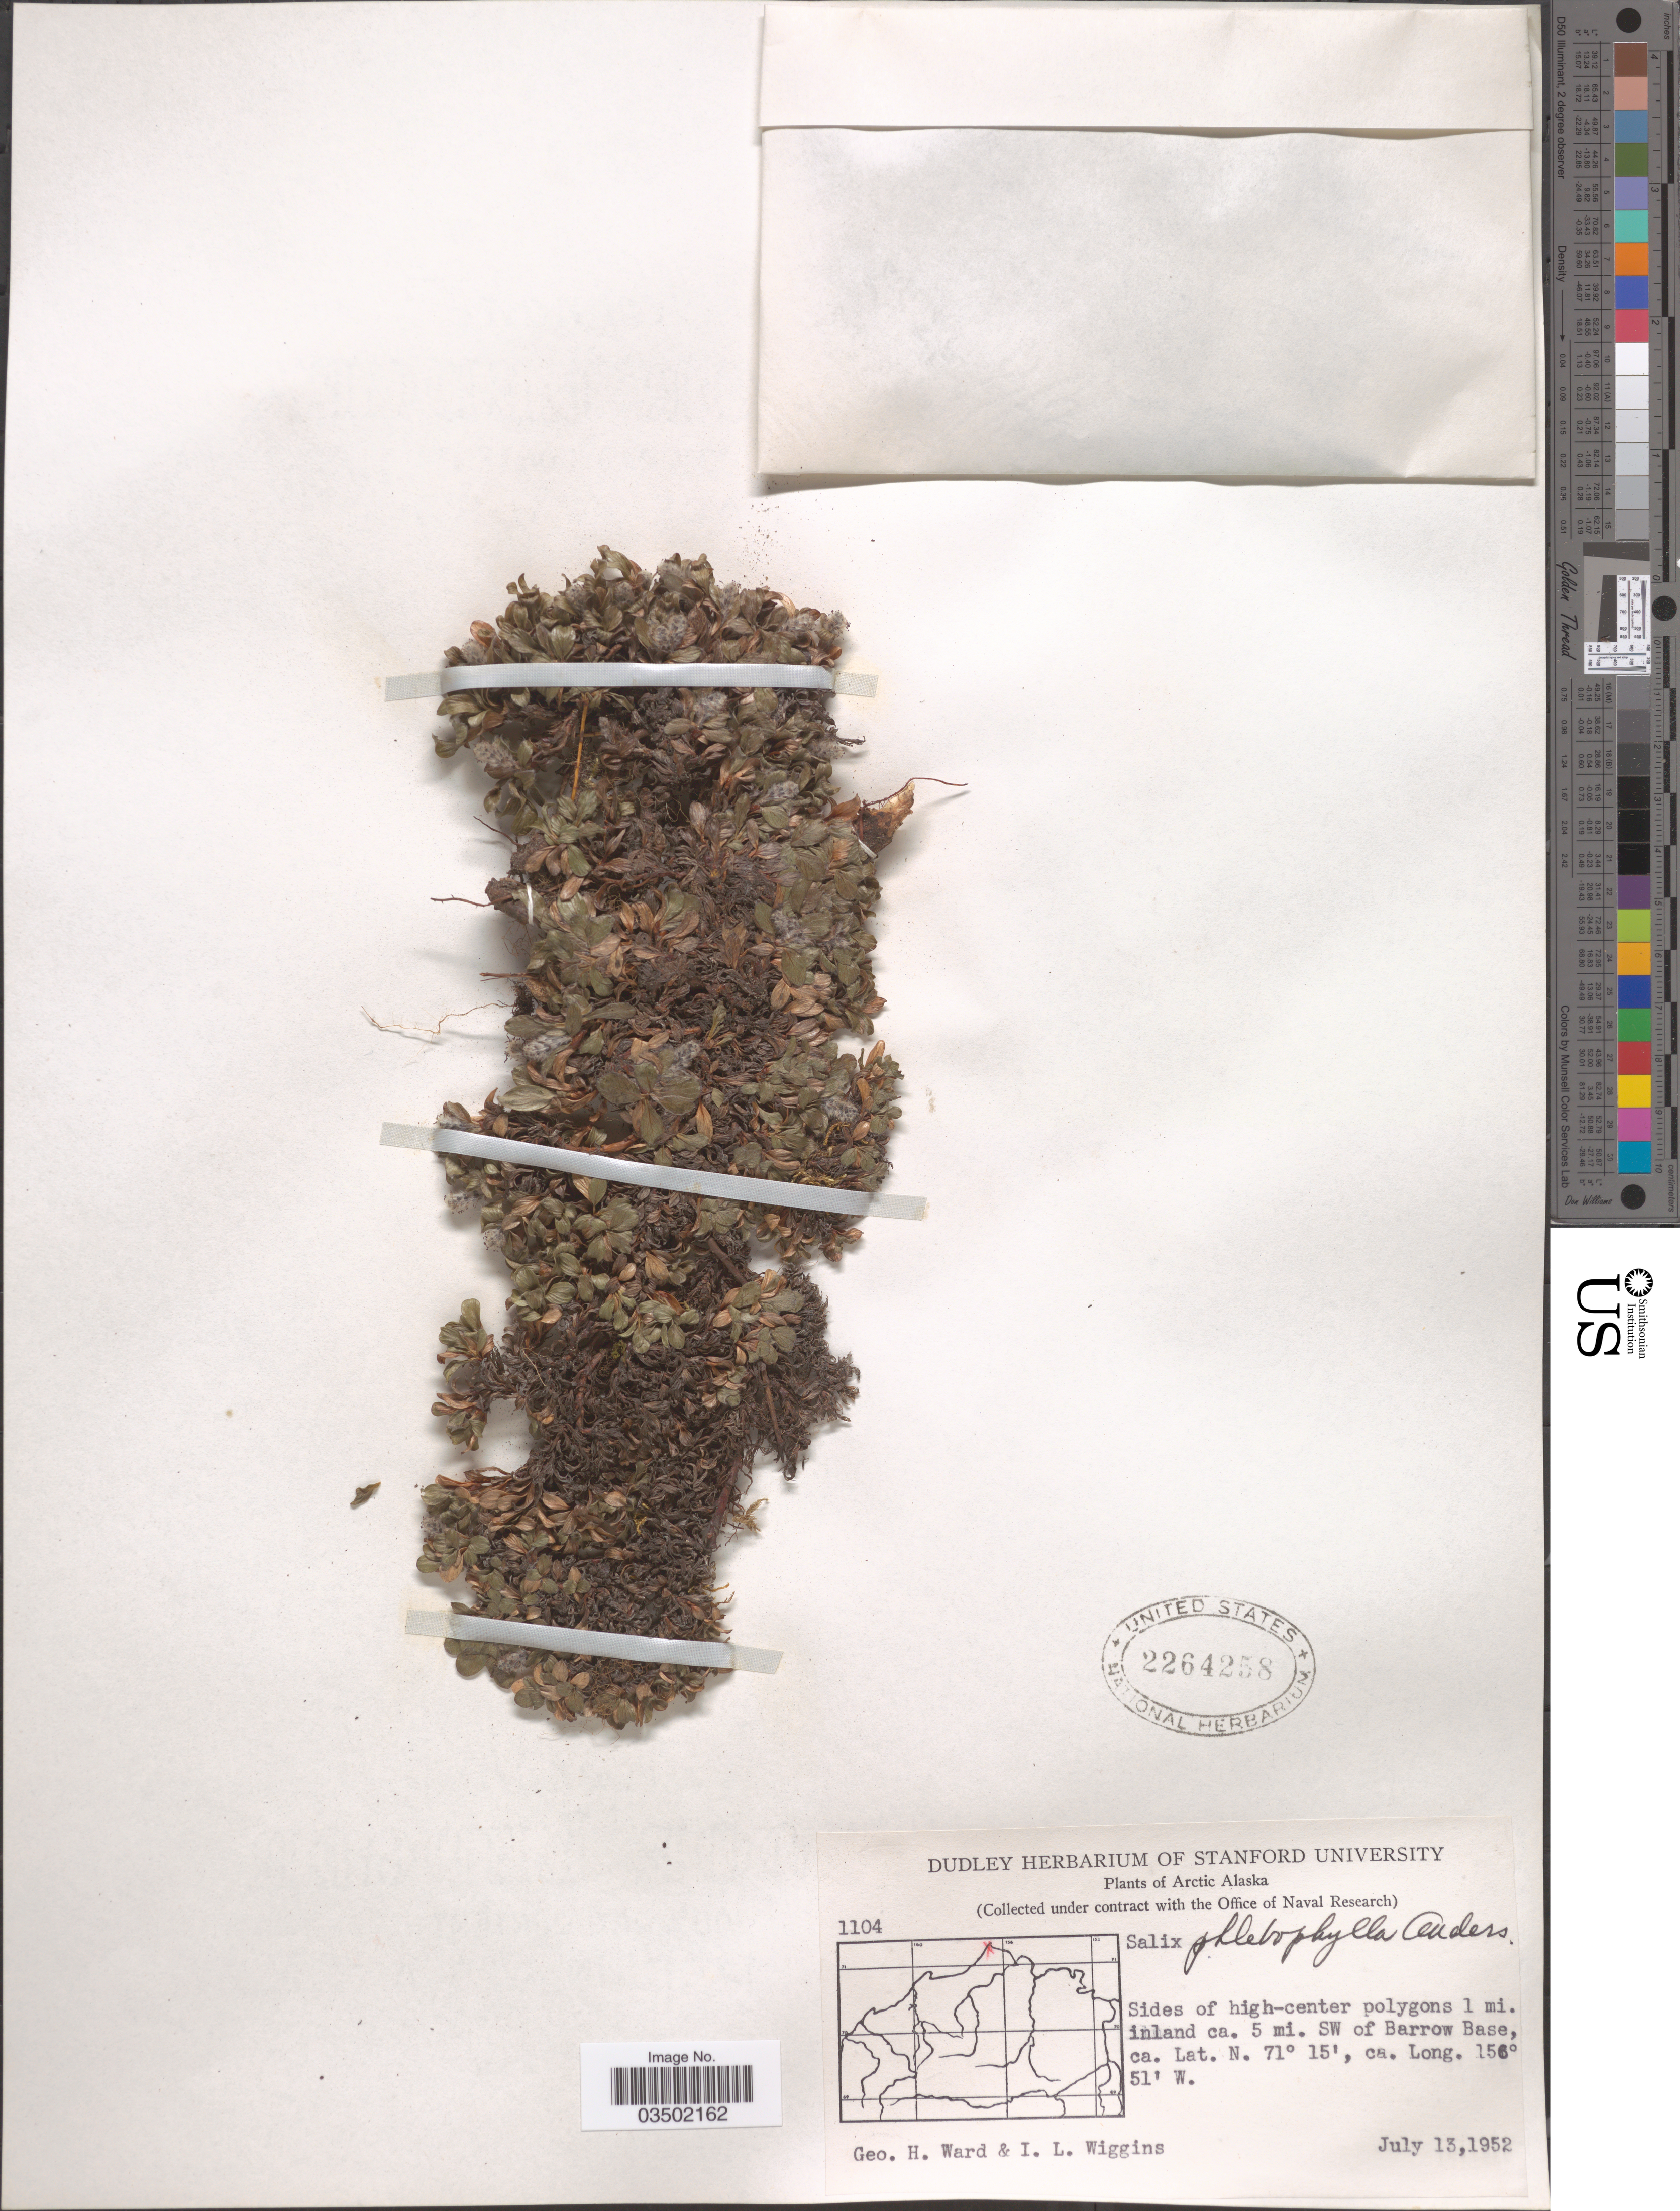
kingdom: Plantae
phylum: Tracheophyta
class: Magnoliopsida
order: Malpighiales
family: Salicaceae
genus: Salix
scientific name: Salix phlebophylla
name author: Andersson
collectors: G. H. Ward & I. L. Wiggins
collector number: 1104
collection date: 1952-07-13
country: United States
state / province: Alaska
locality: Arctic Alaska. 1 mi. inland ca. 5 mi. SW of Barrow Base.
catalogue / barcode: US 2264258